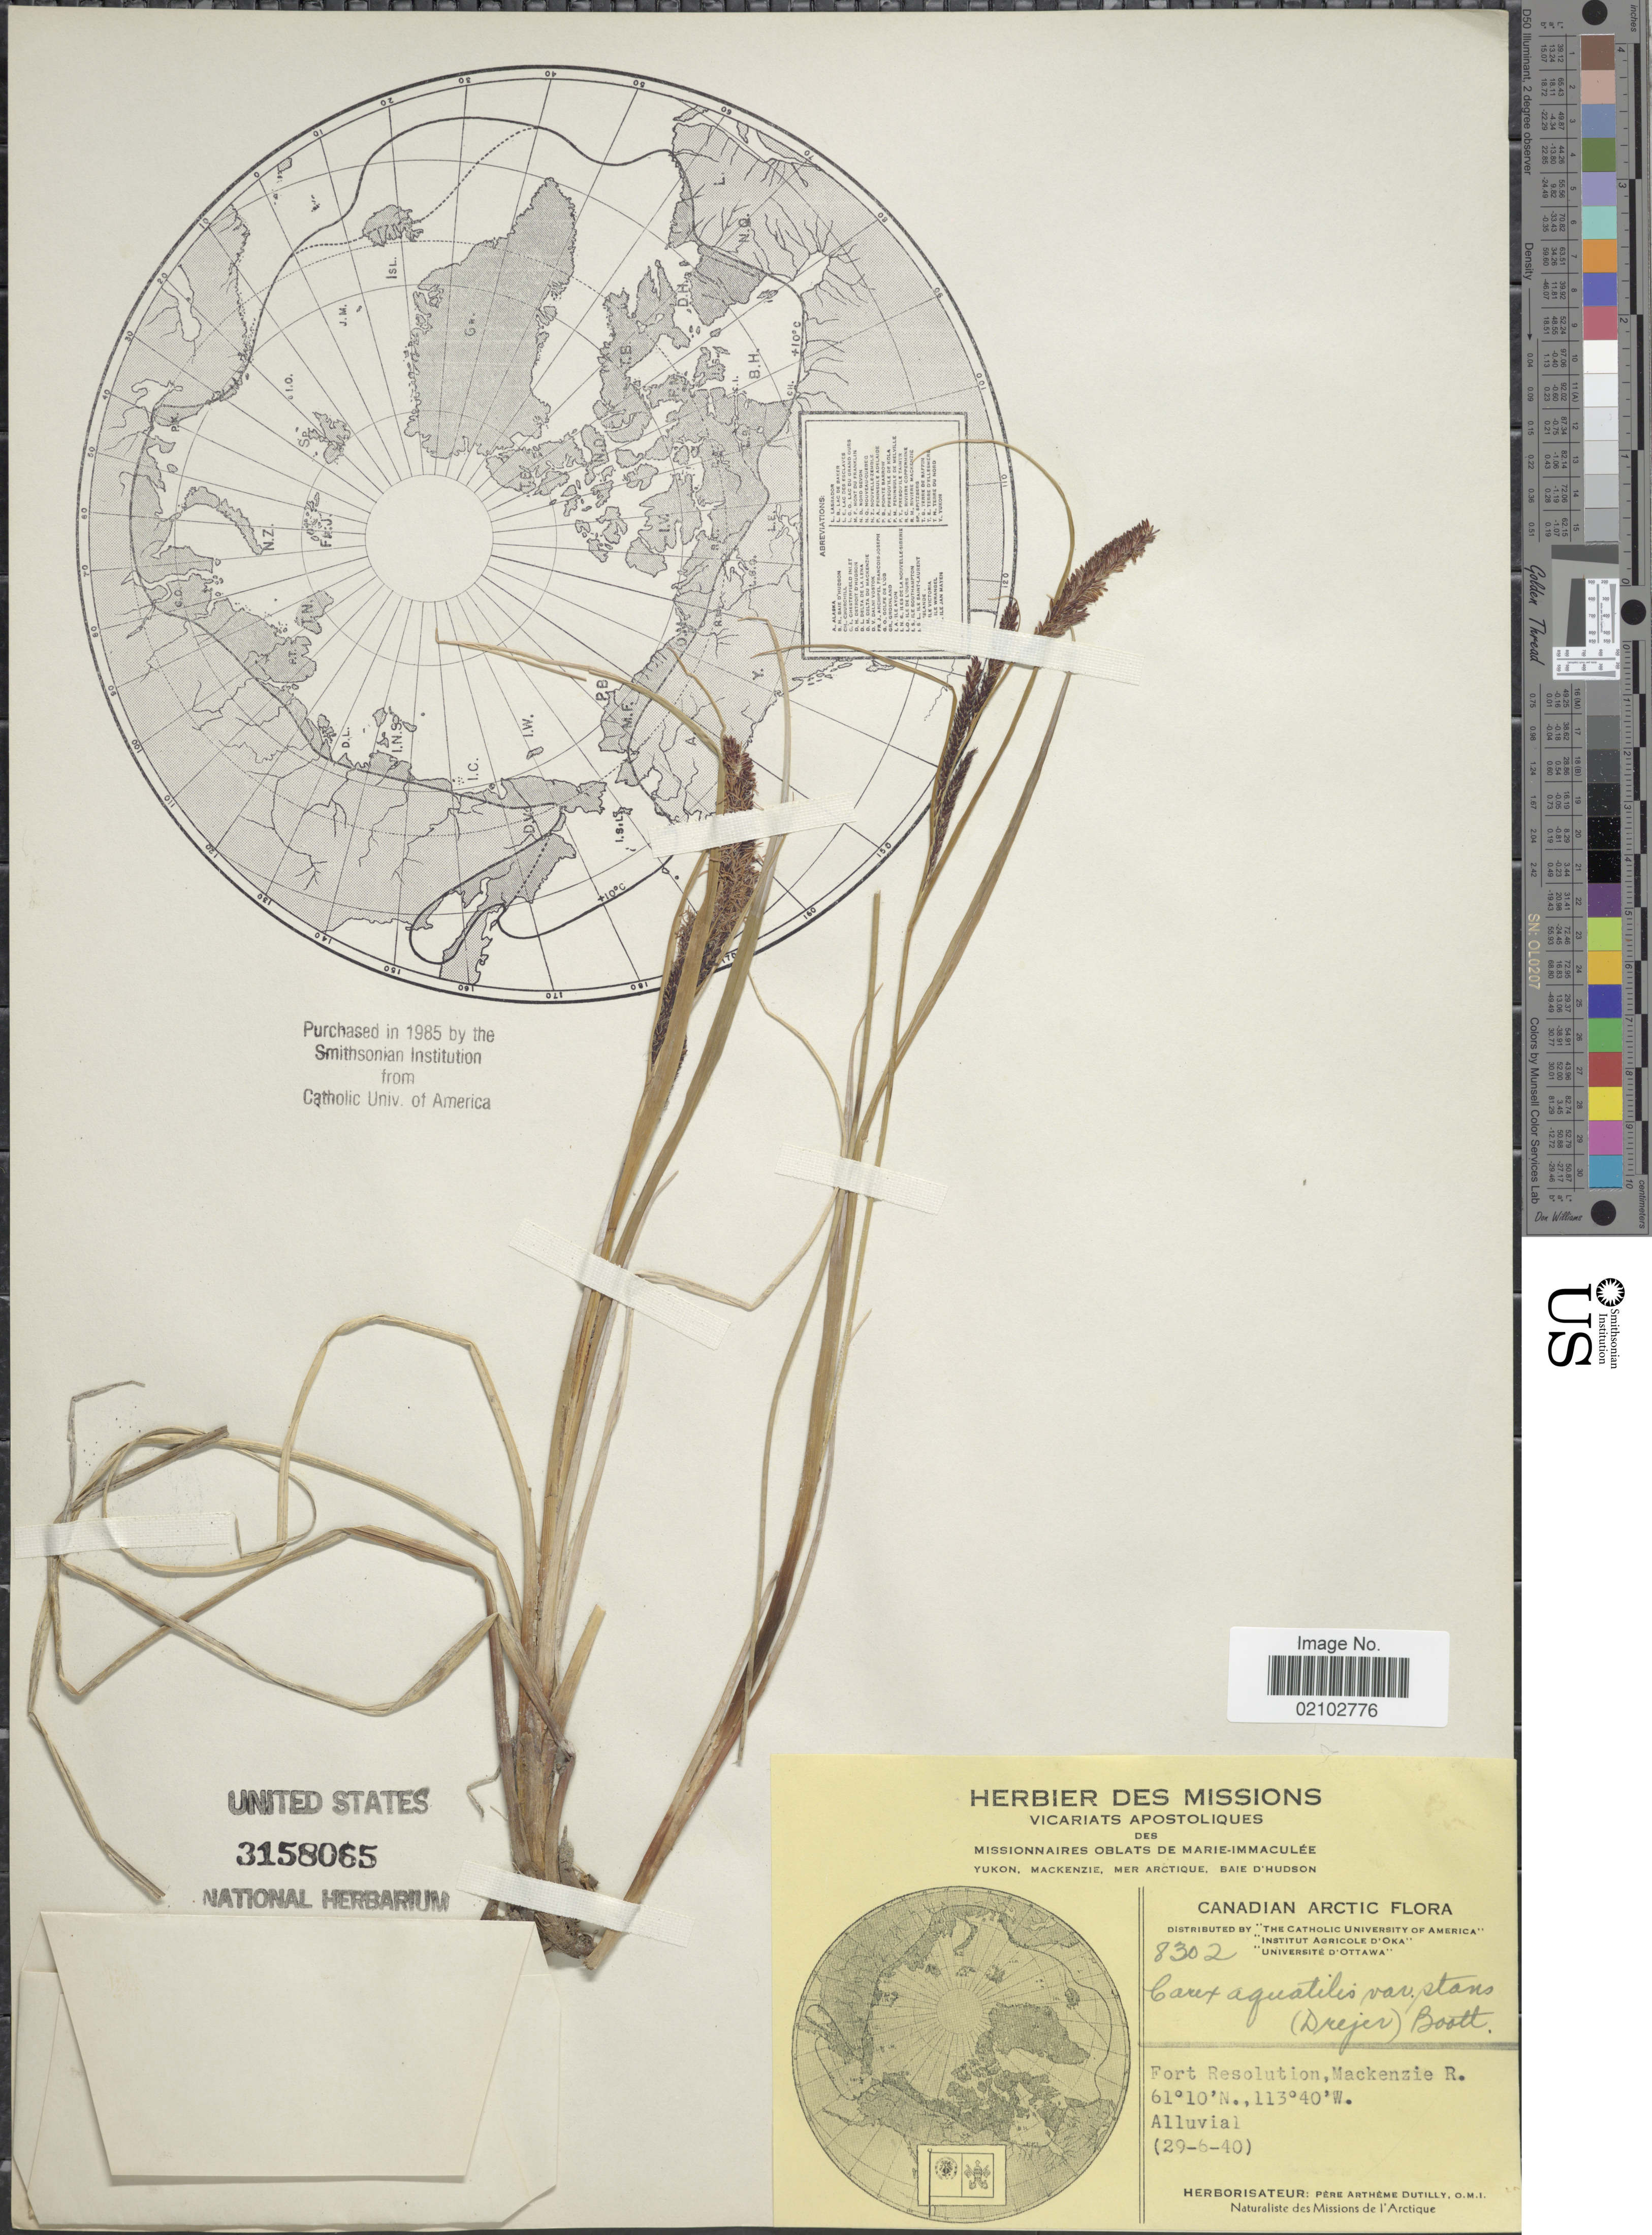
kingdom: Plantae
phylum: Tracheophyta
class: Liliopsida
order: Poales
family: Cyperaceae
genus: Carex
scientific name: Carex aquatilis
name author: Wahlenb.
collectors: A. Dutilly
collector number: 8302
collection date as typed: Transcribed d/m/y: 29/6/40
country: Canada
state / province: Northwest Territories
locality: Canadian Arctic, Fort Resolution, Mackenzie R.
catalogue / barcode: US 3158065